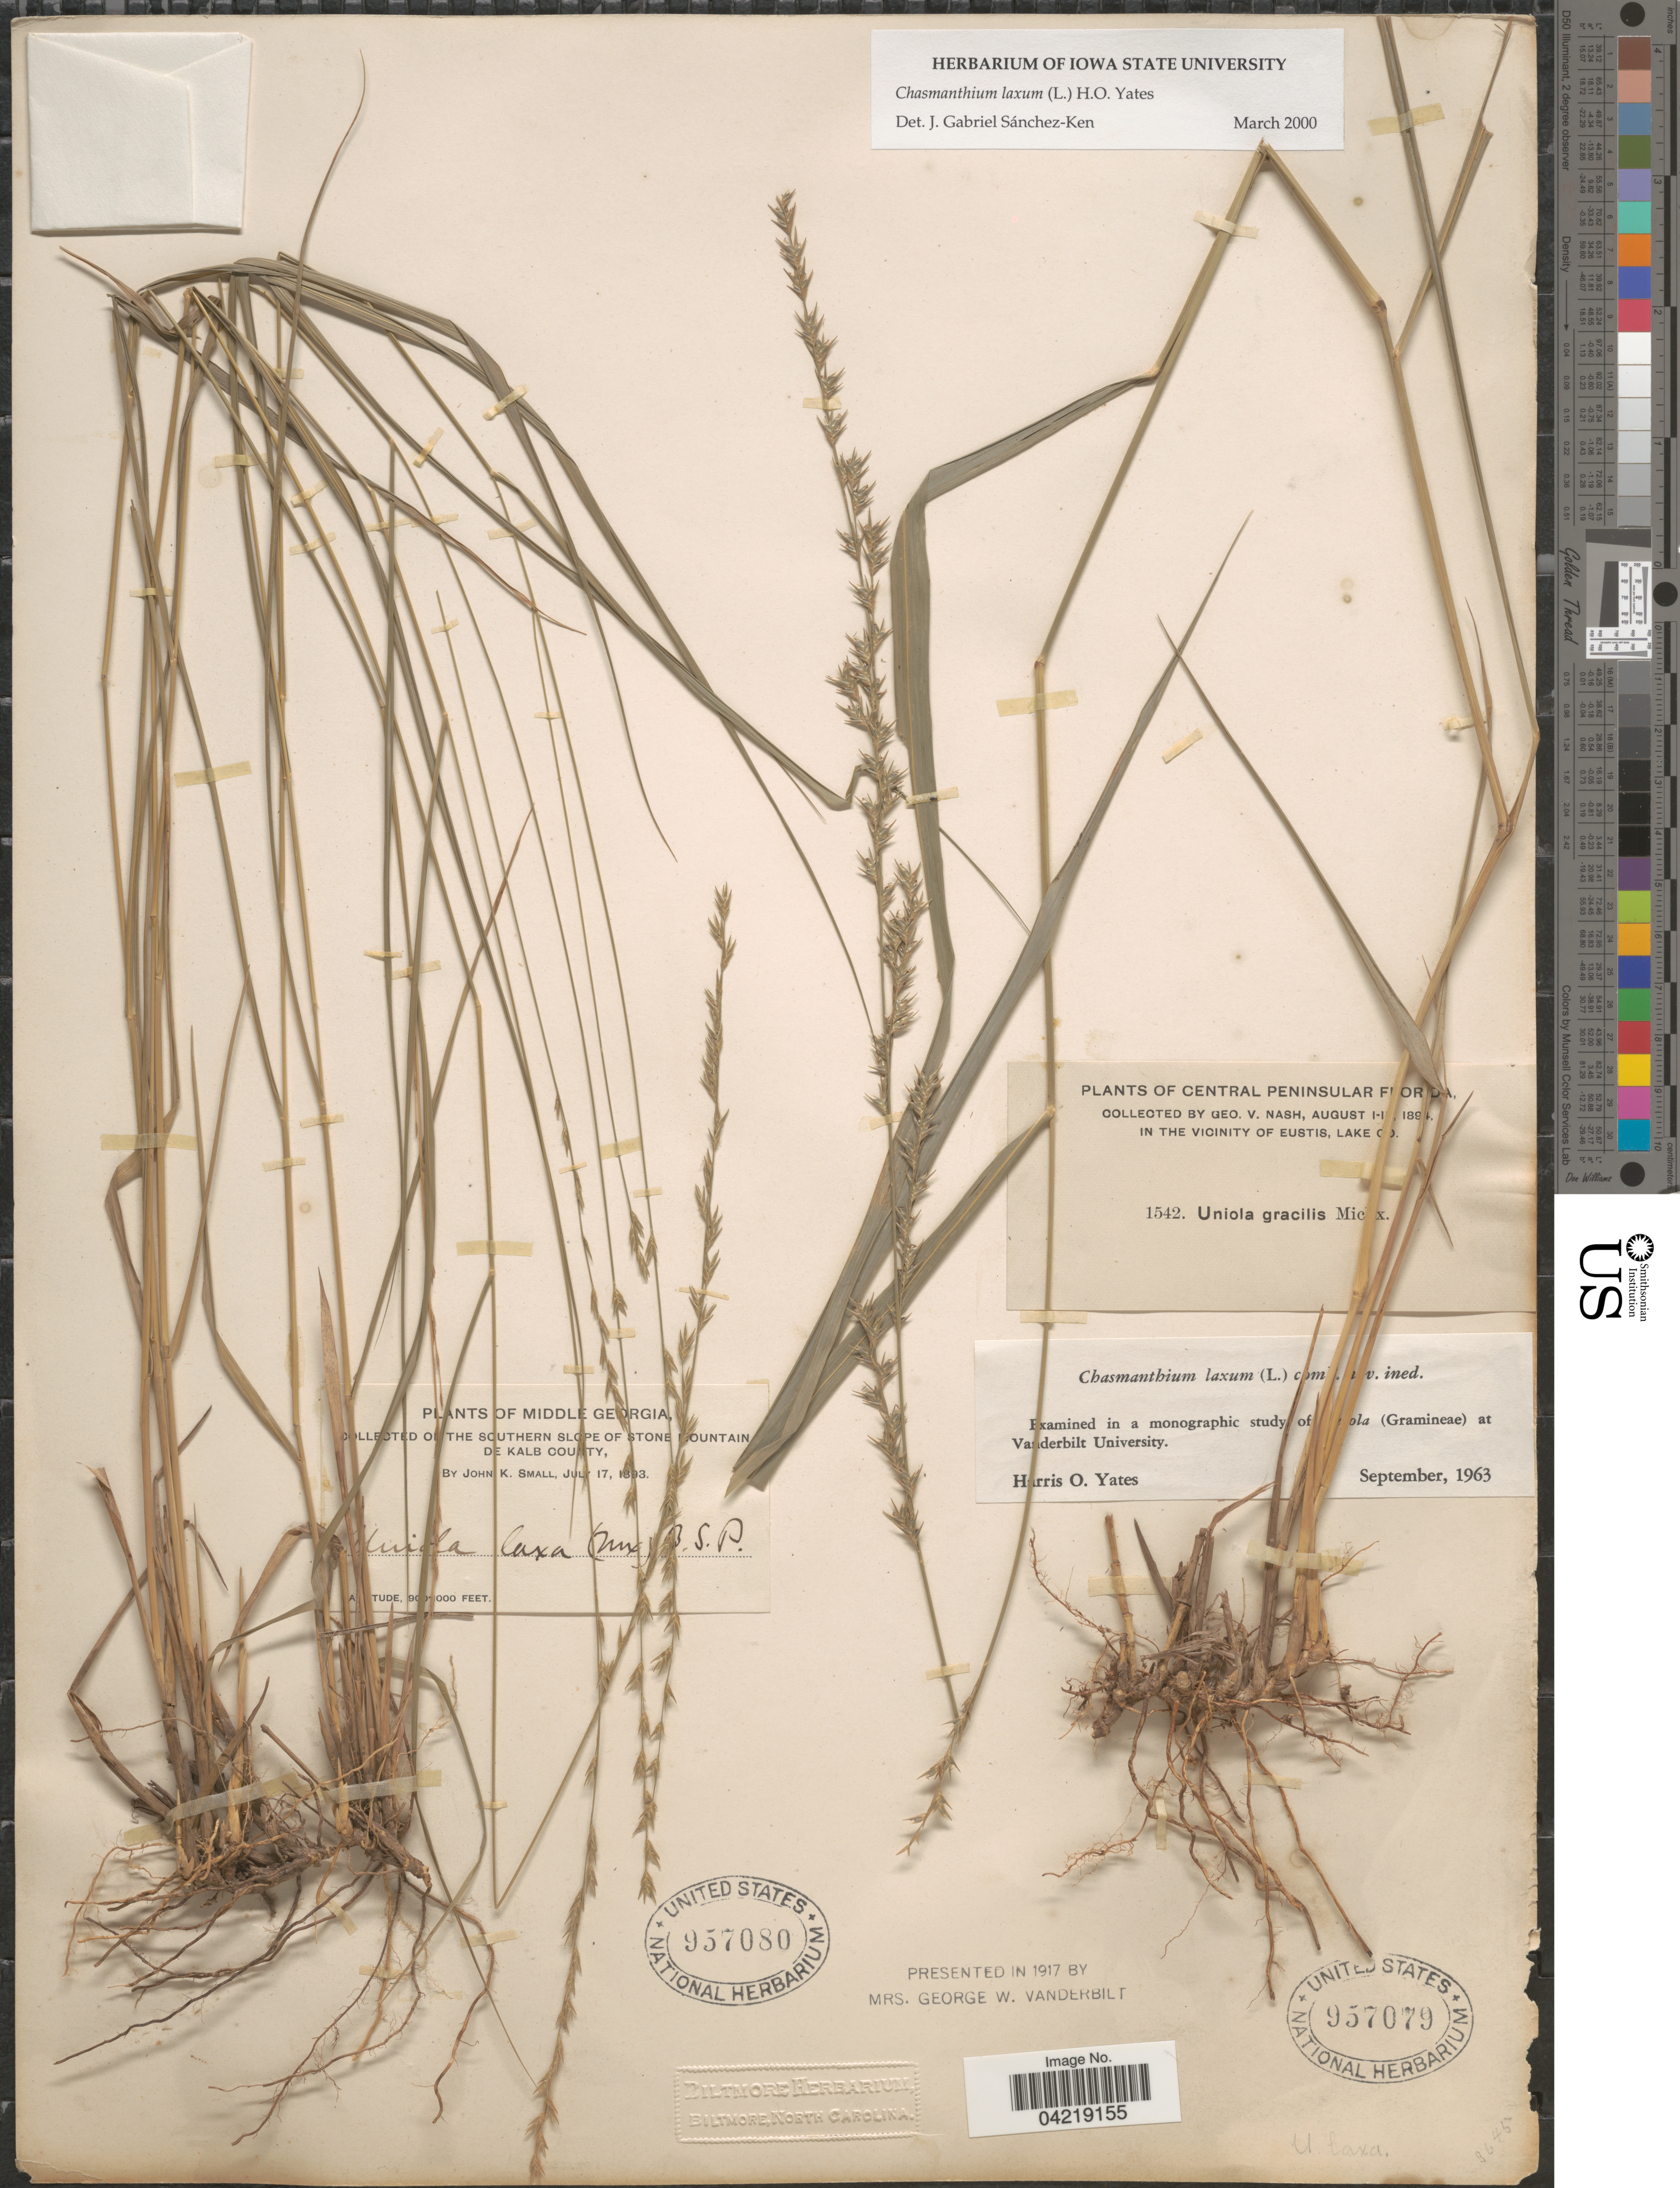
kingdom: Plantae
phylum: Tracheophyta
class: Liliopsida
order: Poales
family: Poaceae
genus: Chasmanthium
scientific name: Chasmanthium laxum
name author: (L.) H.O. Yates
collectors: G. V. Nash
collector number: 1542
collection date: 1894-08-01/1894-08-12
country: United States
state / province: Florida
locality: Central Peninsular Florida. In the Vicinity of Eustis, Lake Co.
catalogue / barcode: US 957079